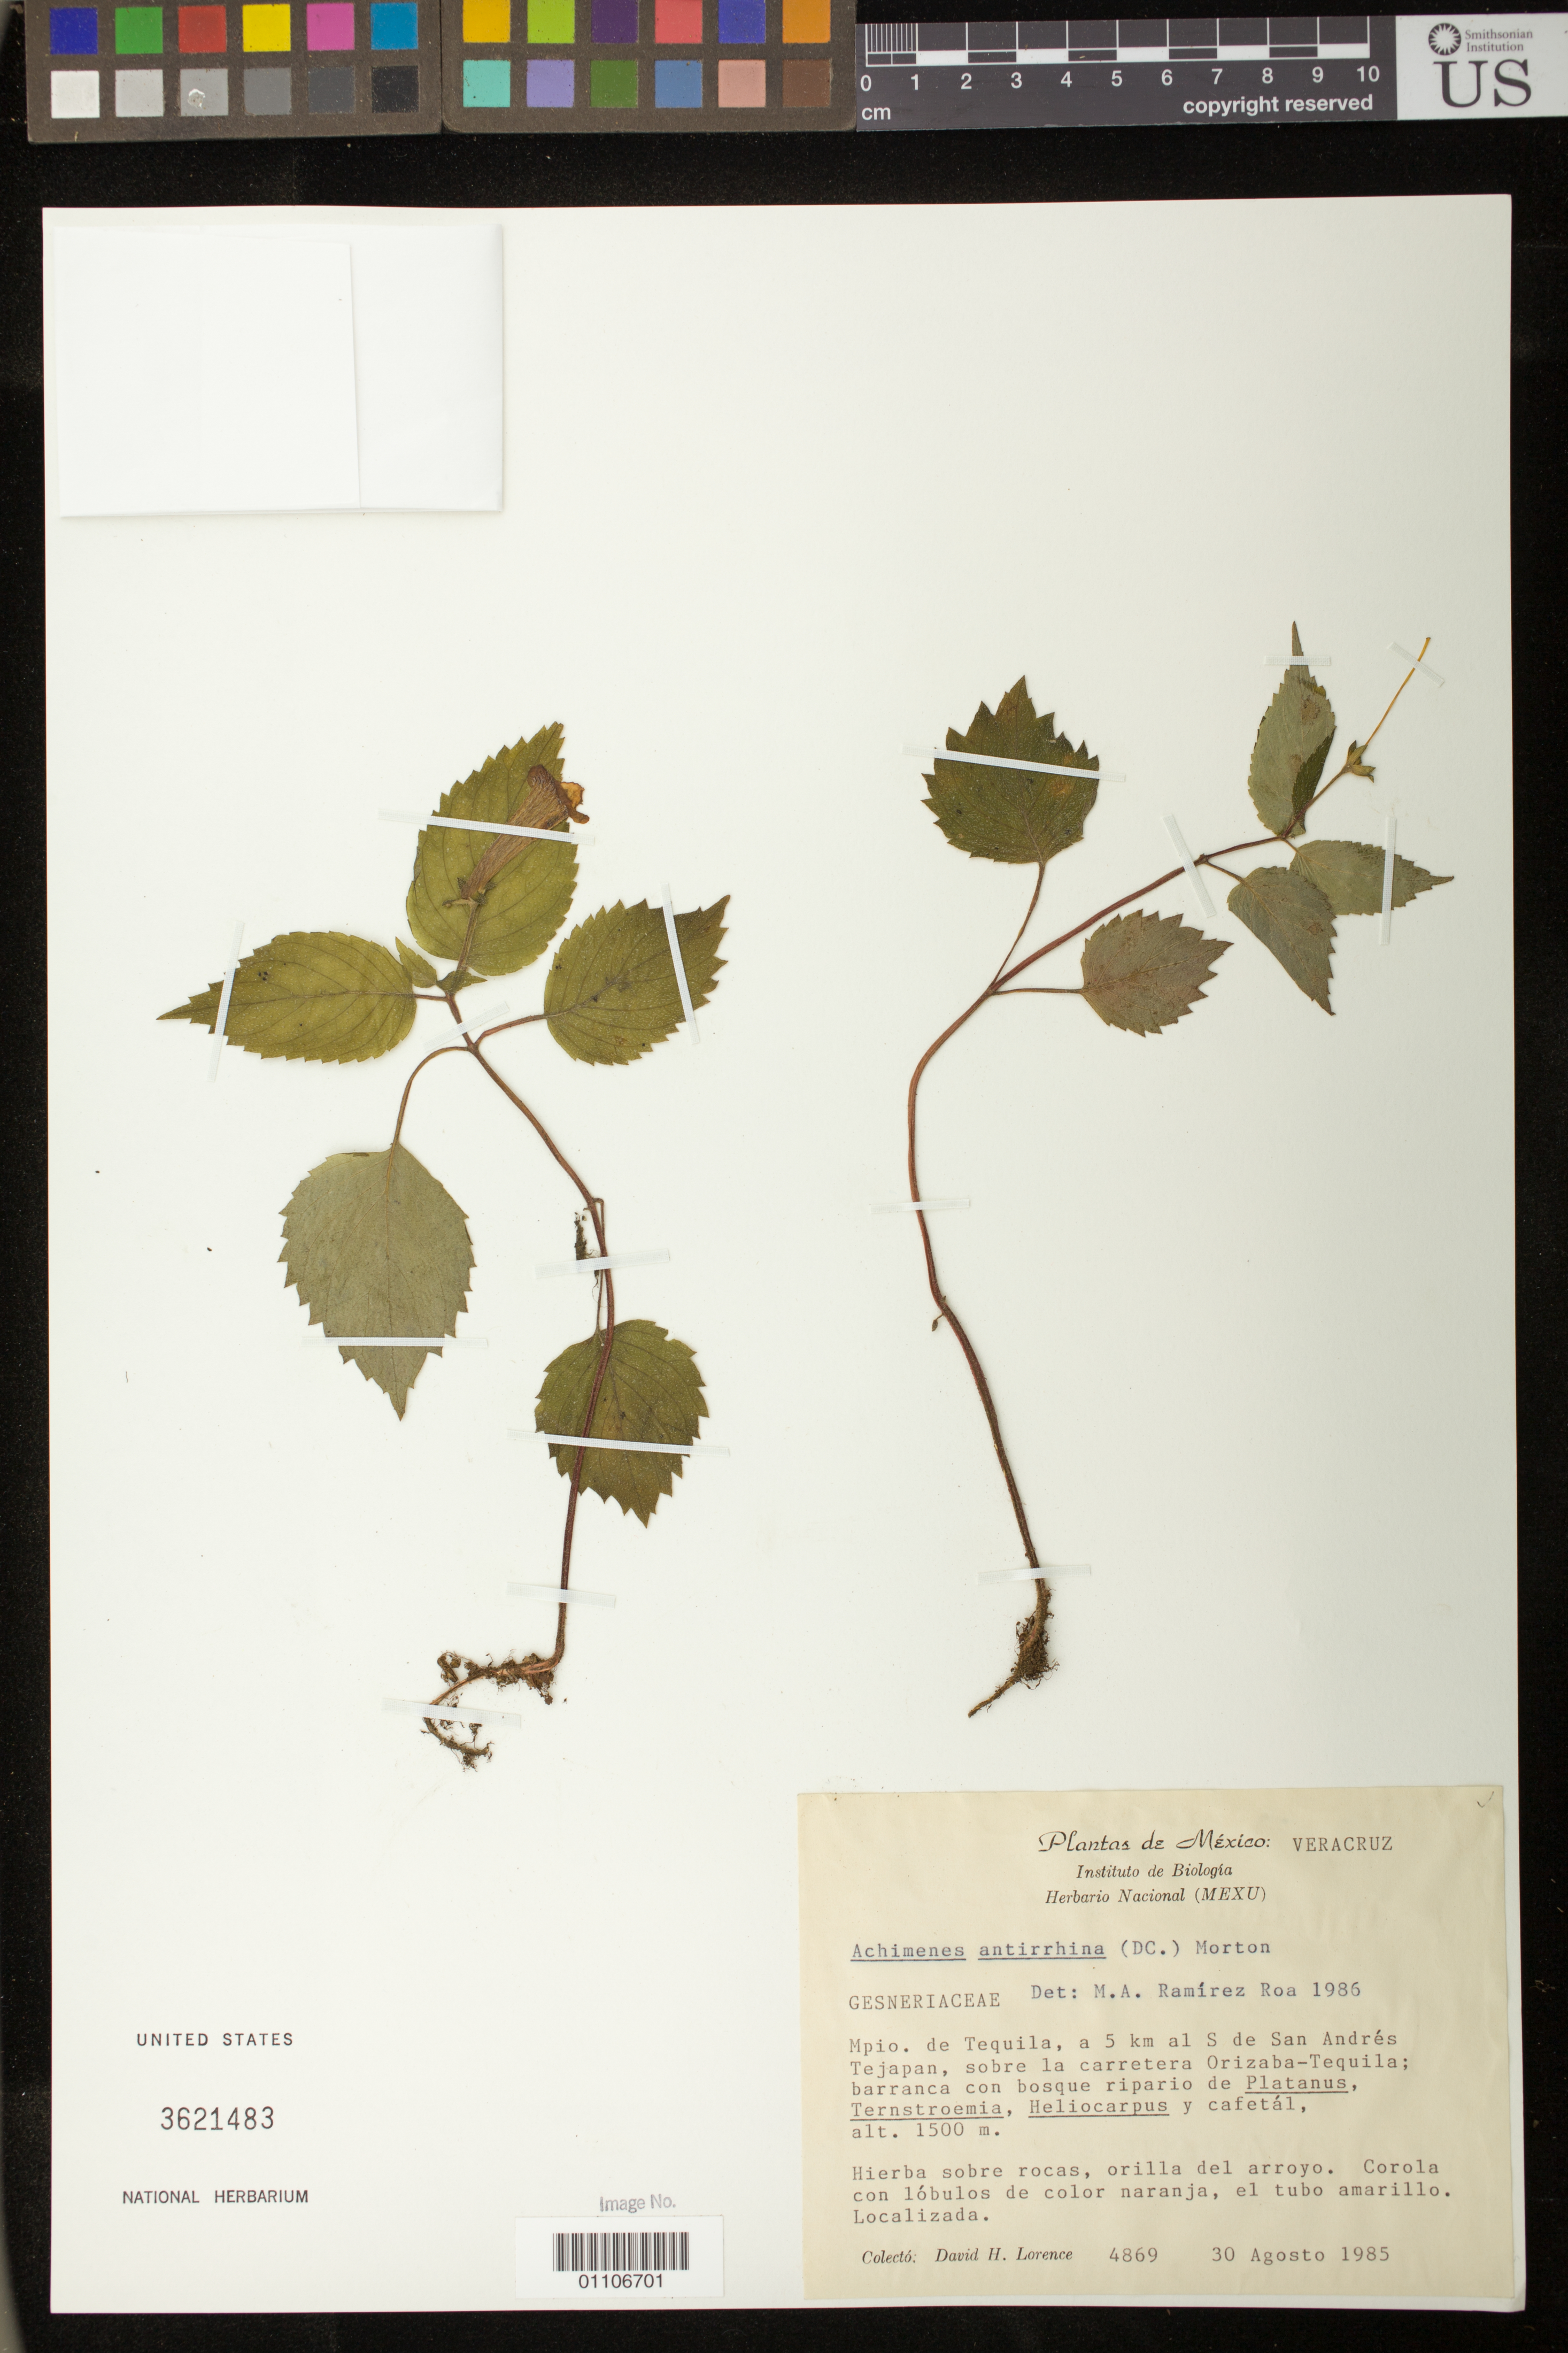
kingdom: Plantae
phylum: Tracheophyta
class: Magnoliopsida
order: Lamiales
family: Gesneriaceae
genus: Achimenes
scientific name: Achimenes antirrhina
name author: (DC.) C.V. Morton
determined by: Ramirez Roa, M. A.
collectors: D. Lorence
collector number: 4869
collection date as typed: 30 Aug 1985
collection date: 1985-08-30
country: Mexico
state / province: Veracruz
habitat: Hierba sobre rocas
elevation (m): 1500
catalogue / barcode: US 3621483